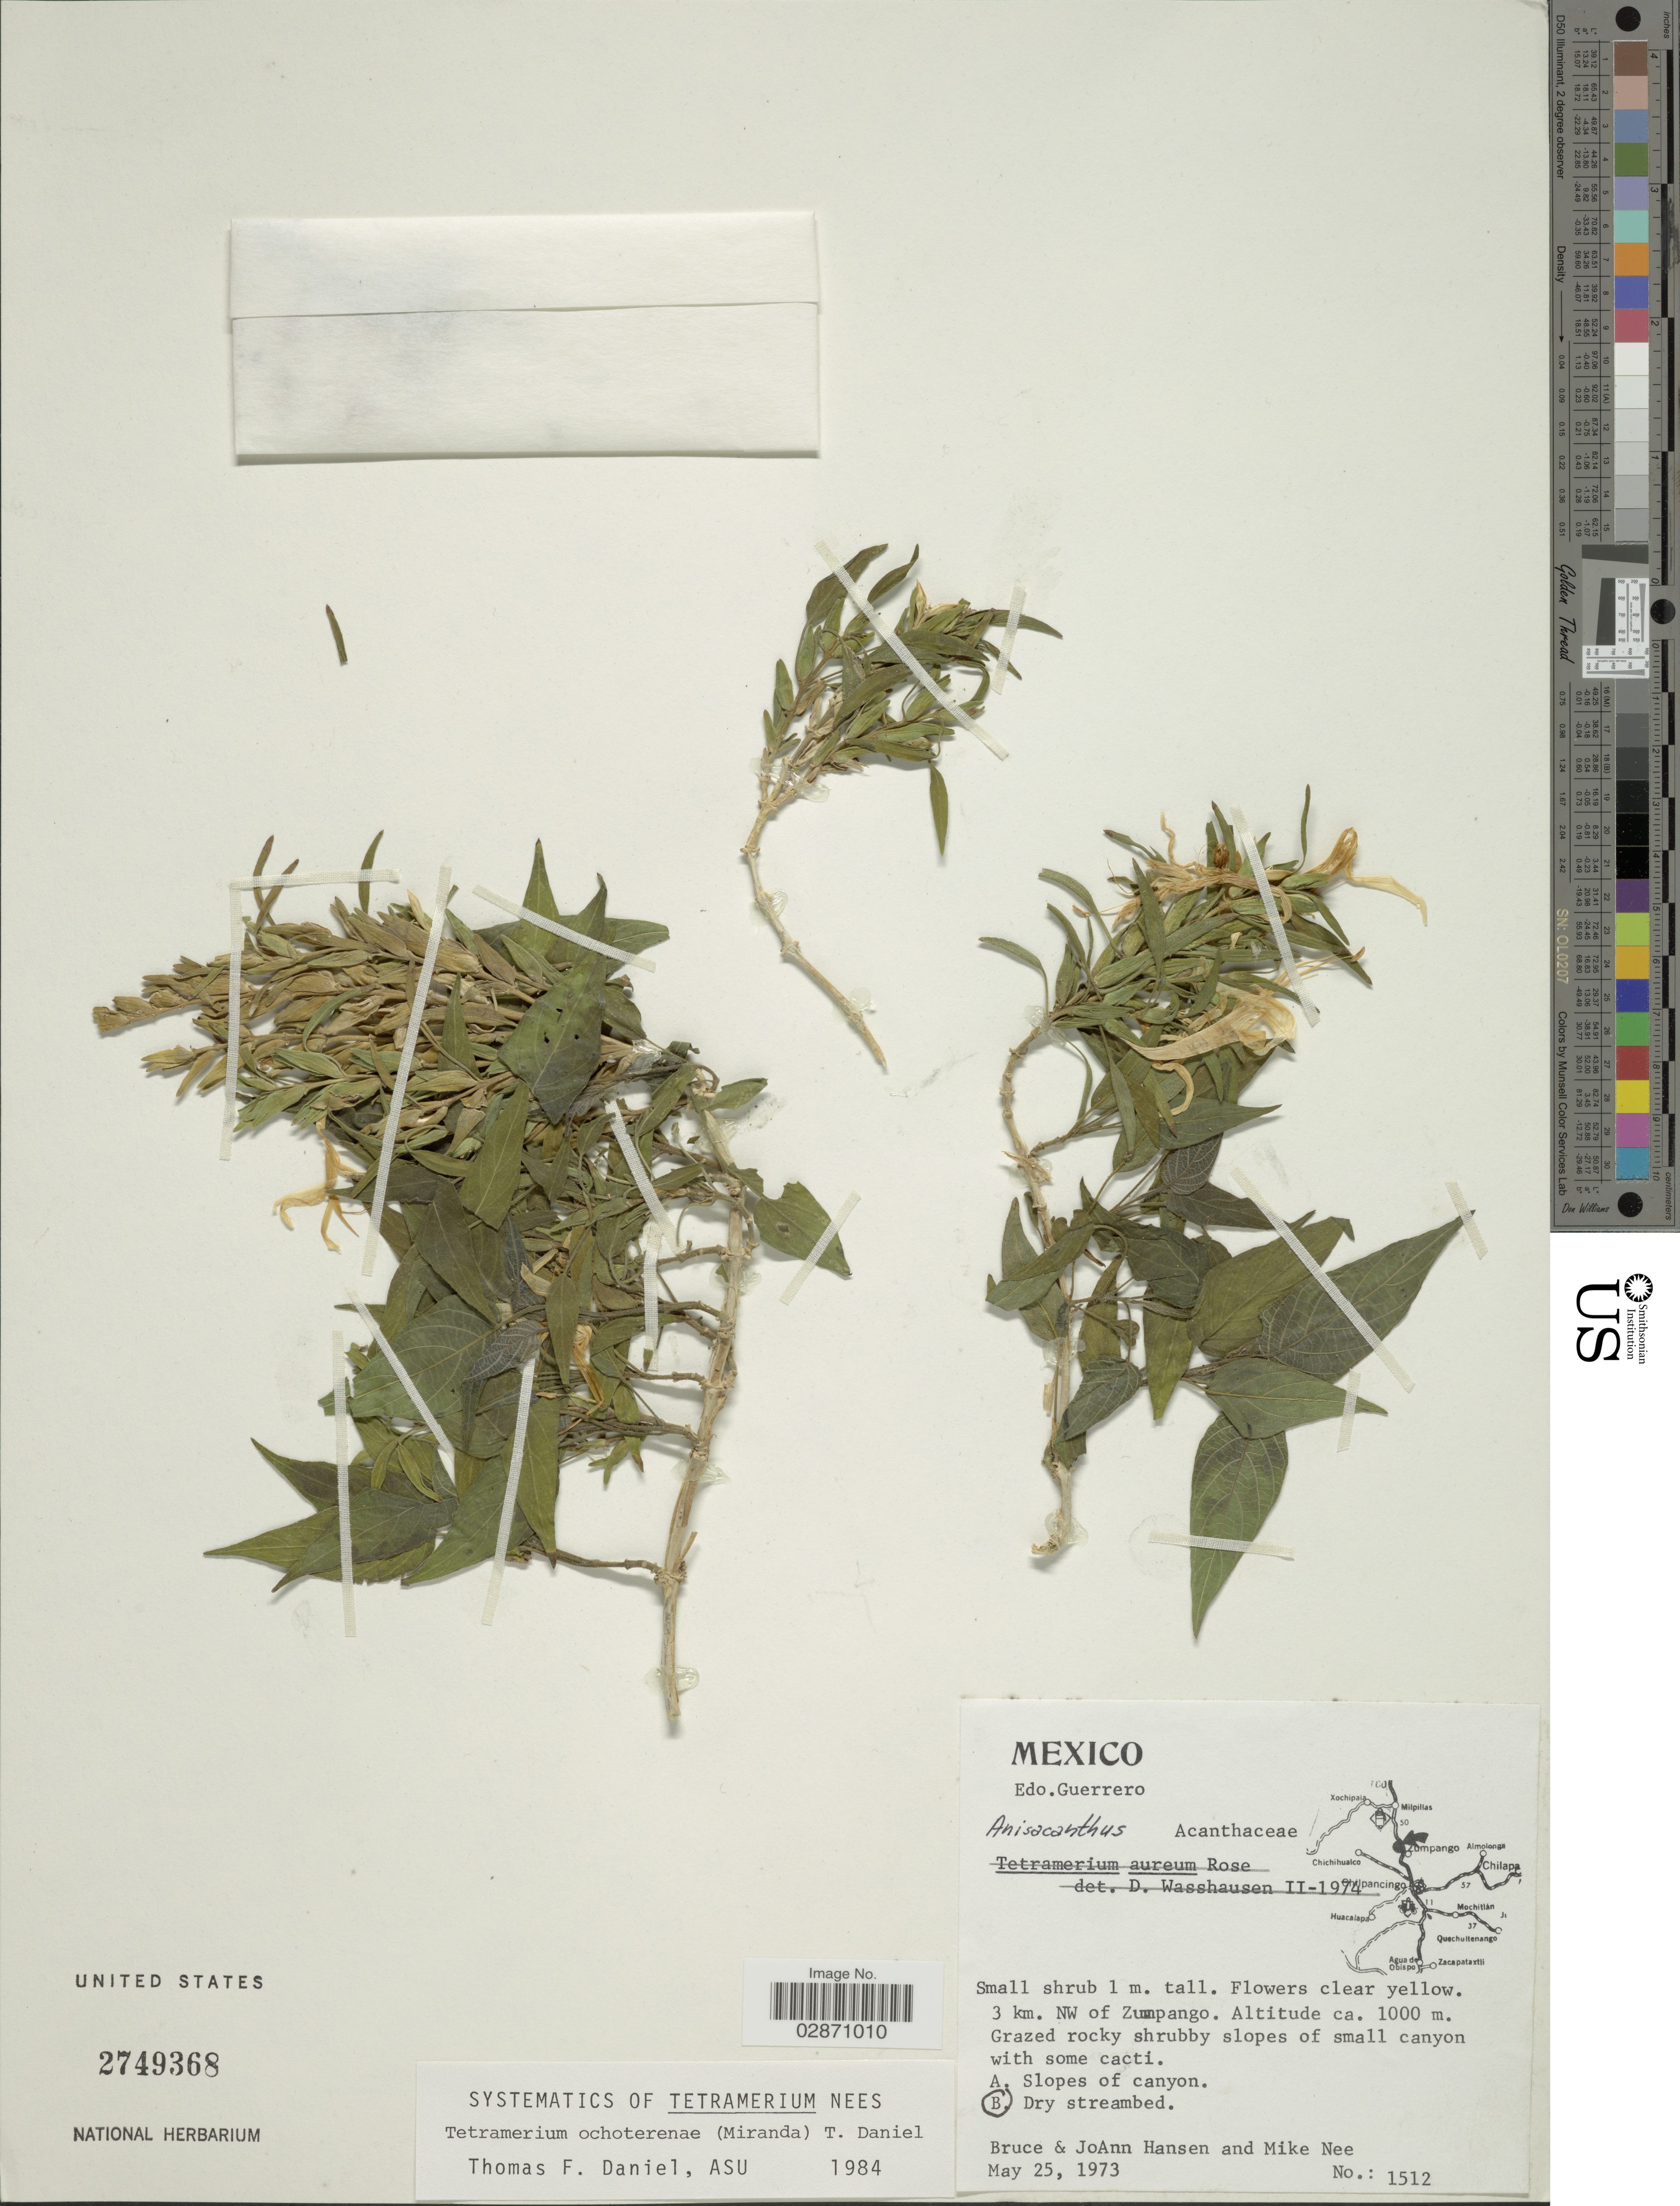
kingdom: Plantae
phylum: Tracheophyta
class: Magnoliopsida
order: Lamiales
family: Acanthaceae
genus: Tetramerium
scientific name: Tetramerium ochoterenae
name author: (Miranda) T.F. Daniel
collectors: B. Hansen, J. Hansen & M. Nee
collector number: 1512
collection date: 1973-05-25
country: Mexico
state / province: Guerrero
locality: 3 km. NW of Zumpango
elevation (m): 1000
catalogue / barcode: US 2749368